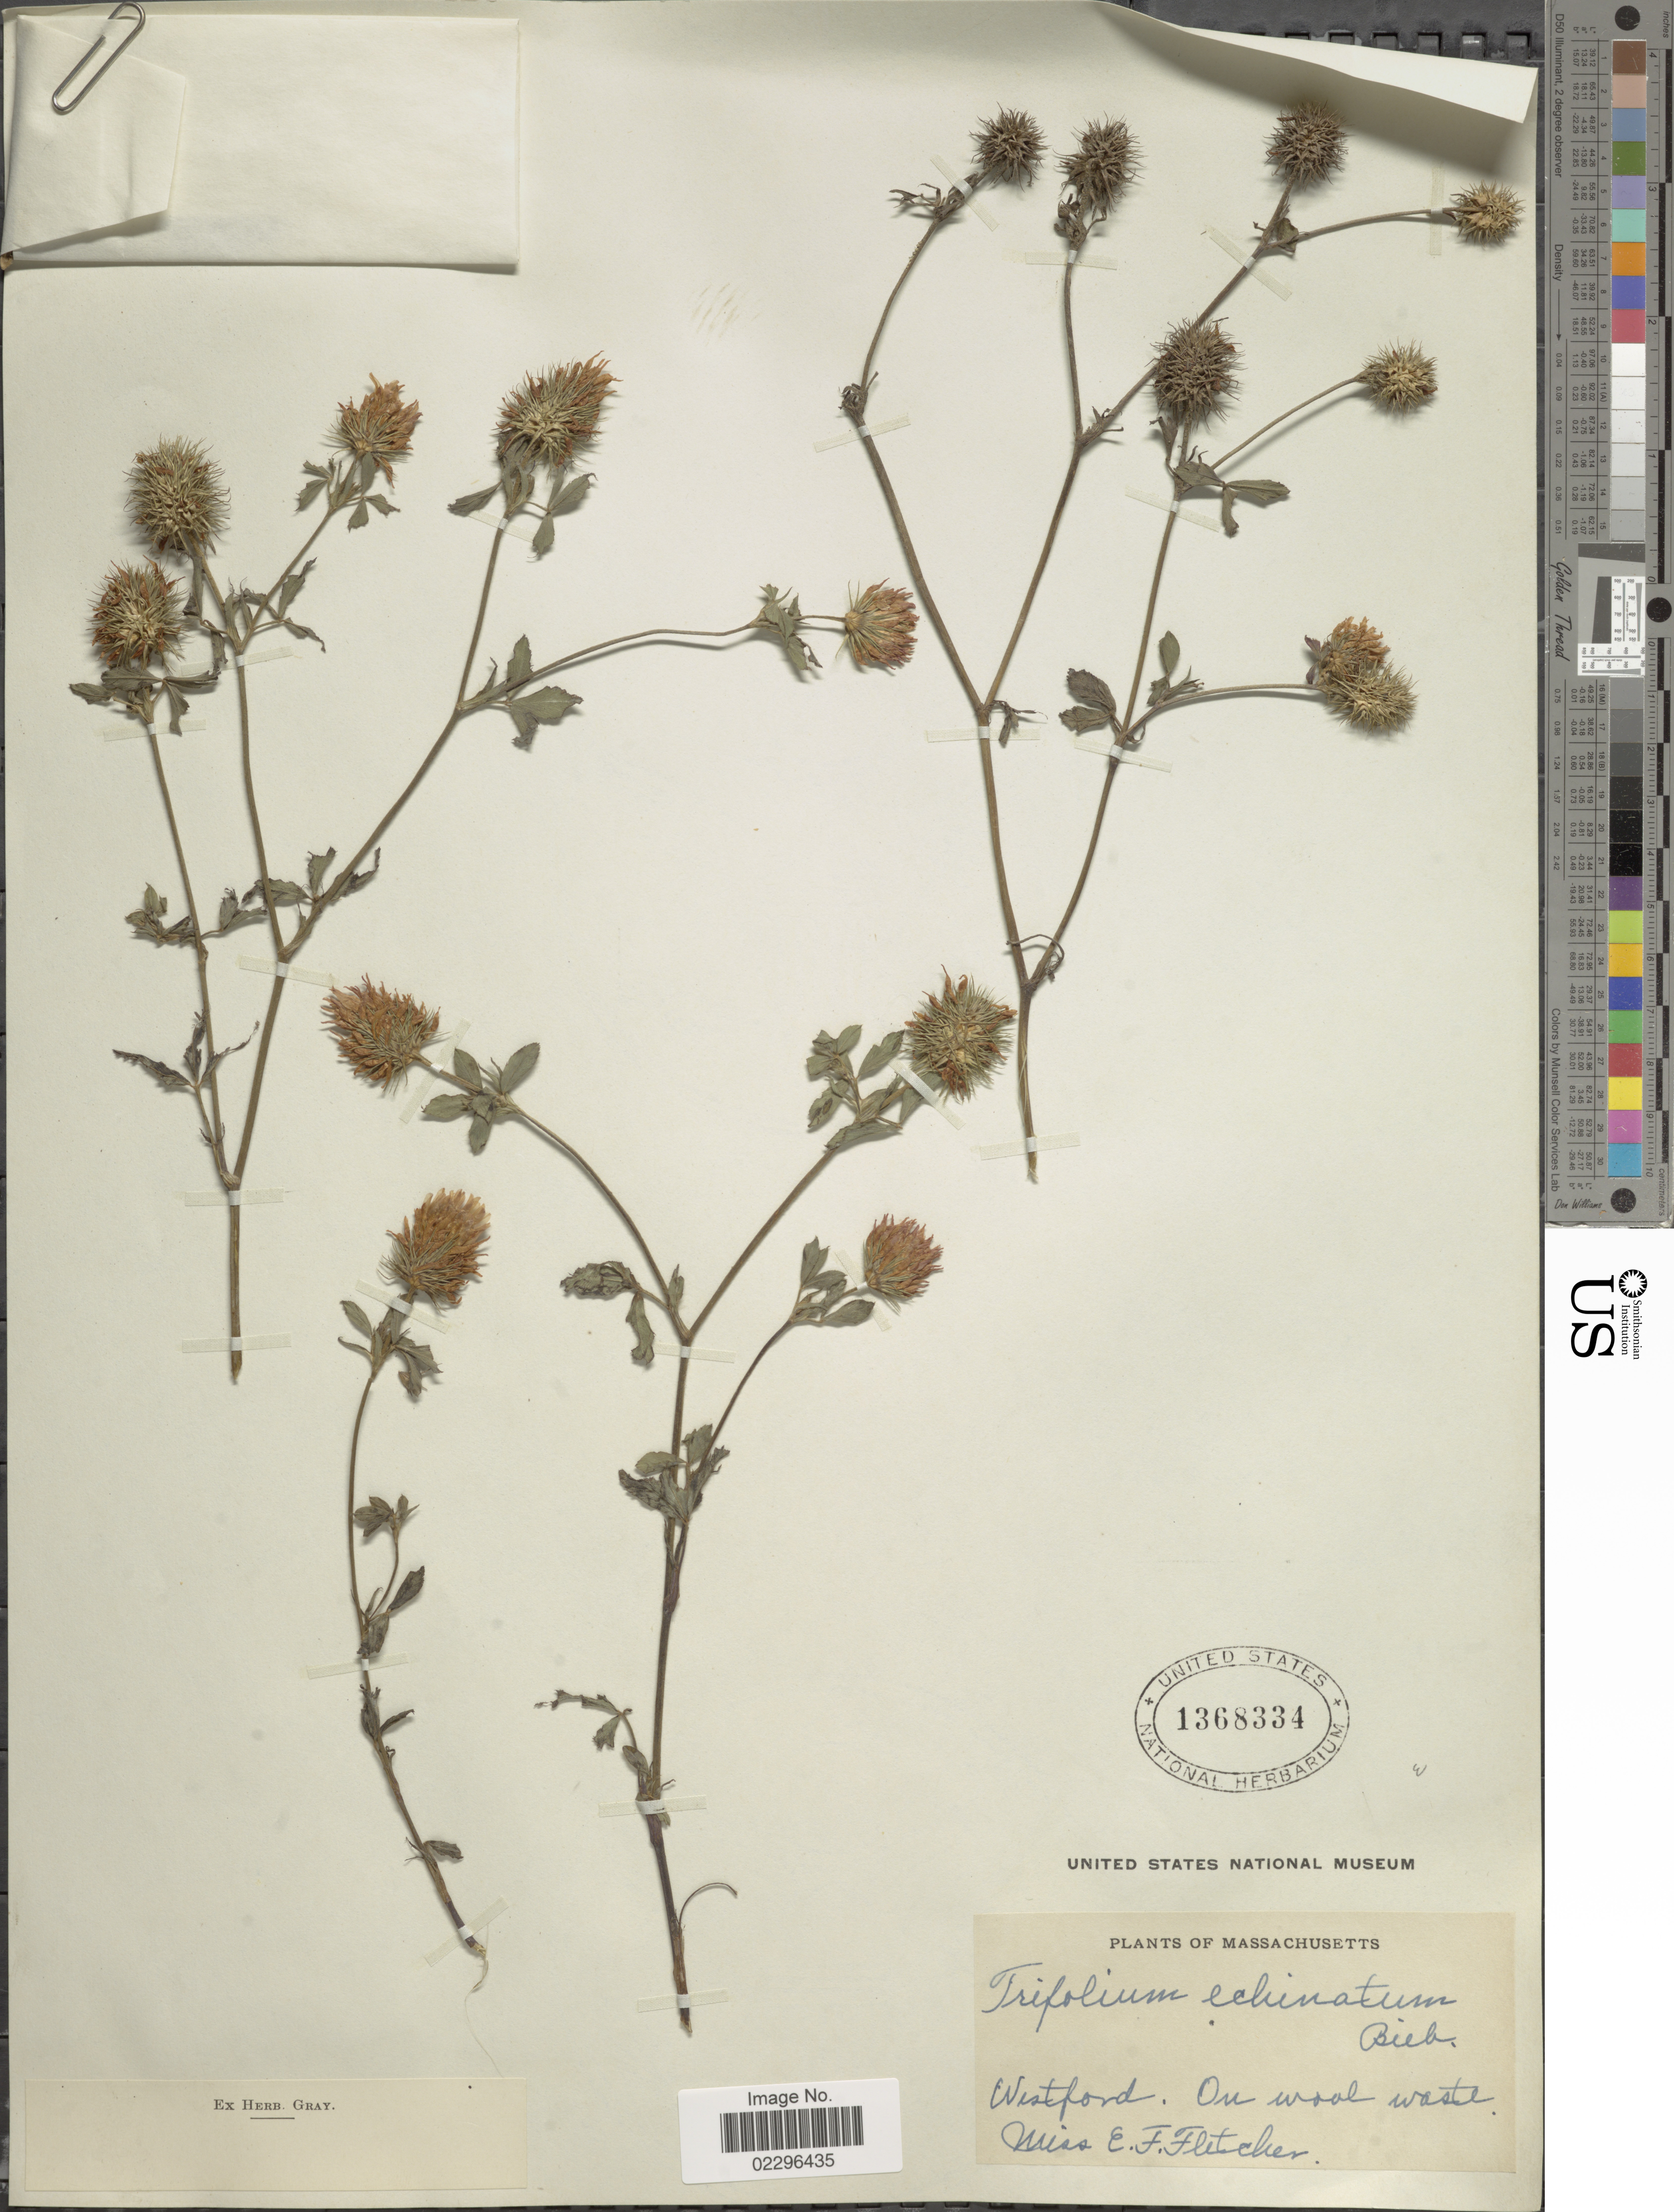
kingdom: Plantae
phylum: Tracheophyta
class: Magnoliopsida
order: Fabales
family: Fabaceae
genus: Trifolium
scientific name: Trifolium echinatum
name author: M. Bieb.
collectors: E. Fletcher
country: United States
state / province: Massachusetts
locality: Westford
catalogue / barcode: US 1368334